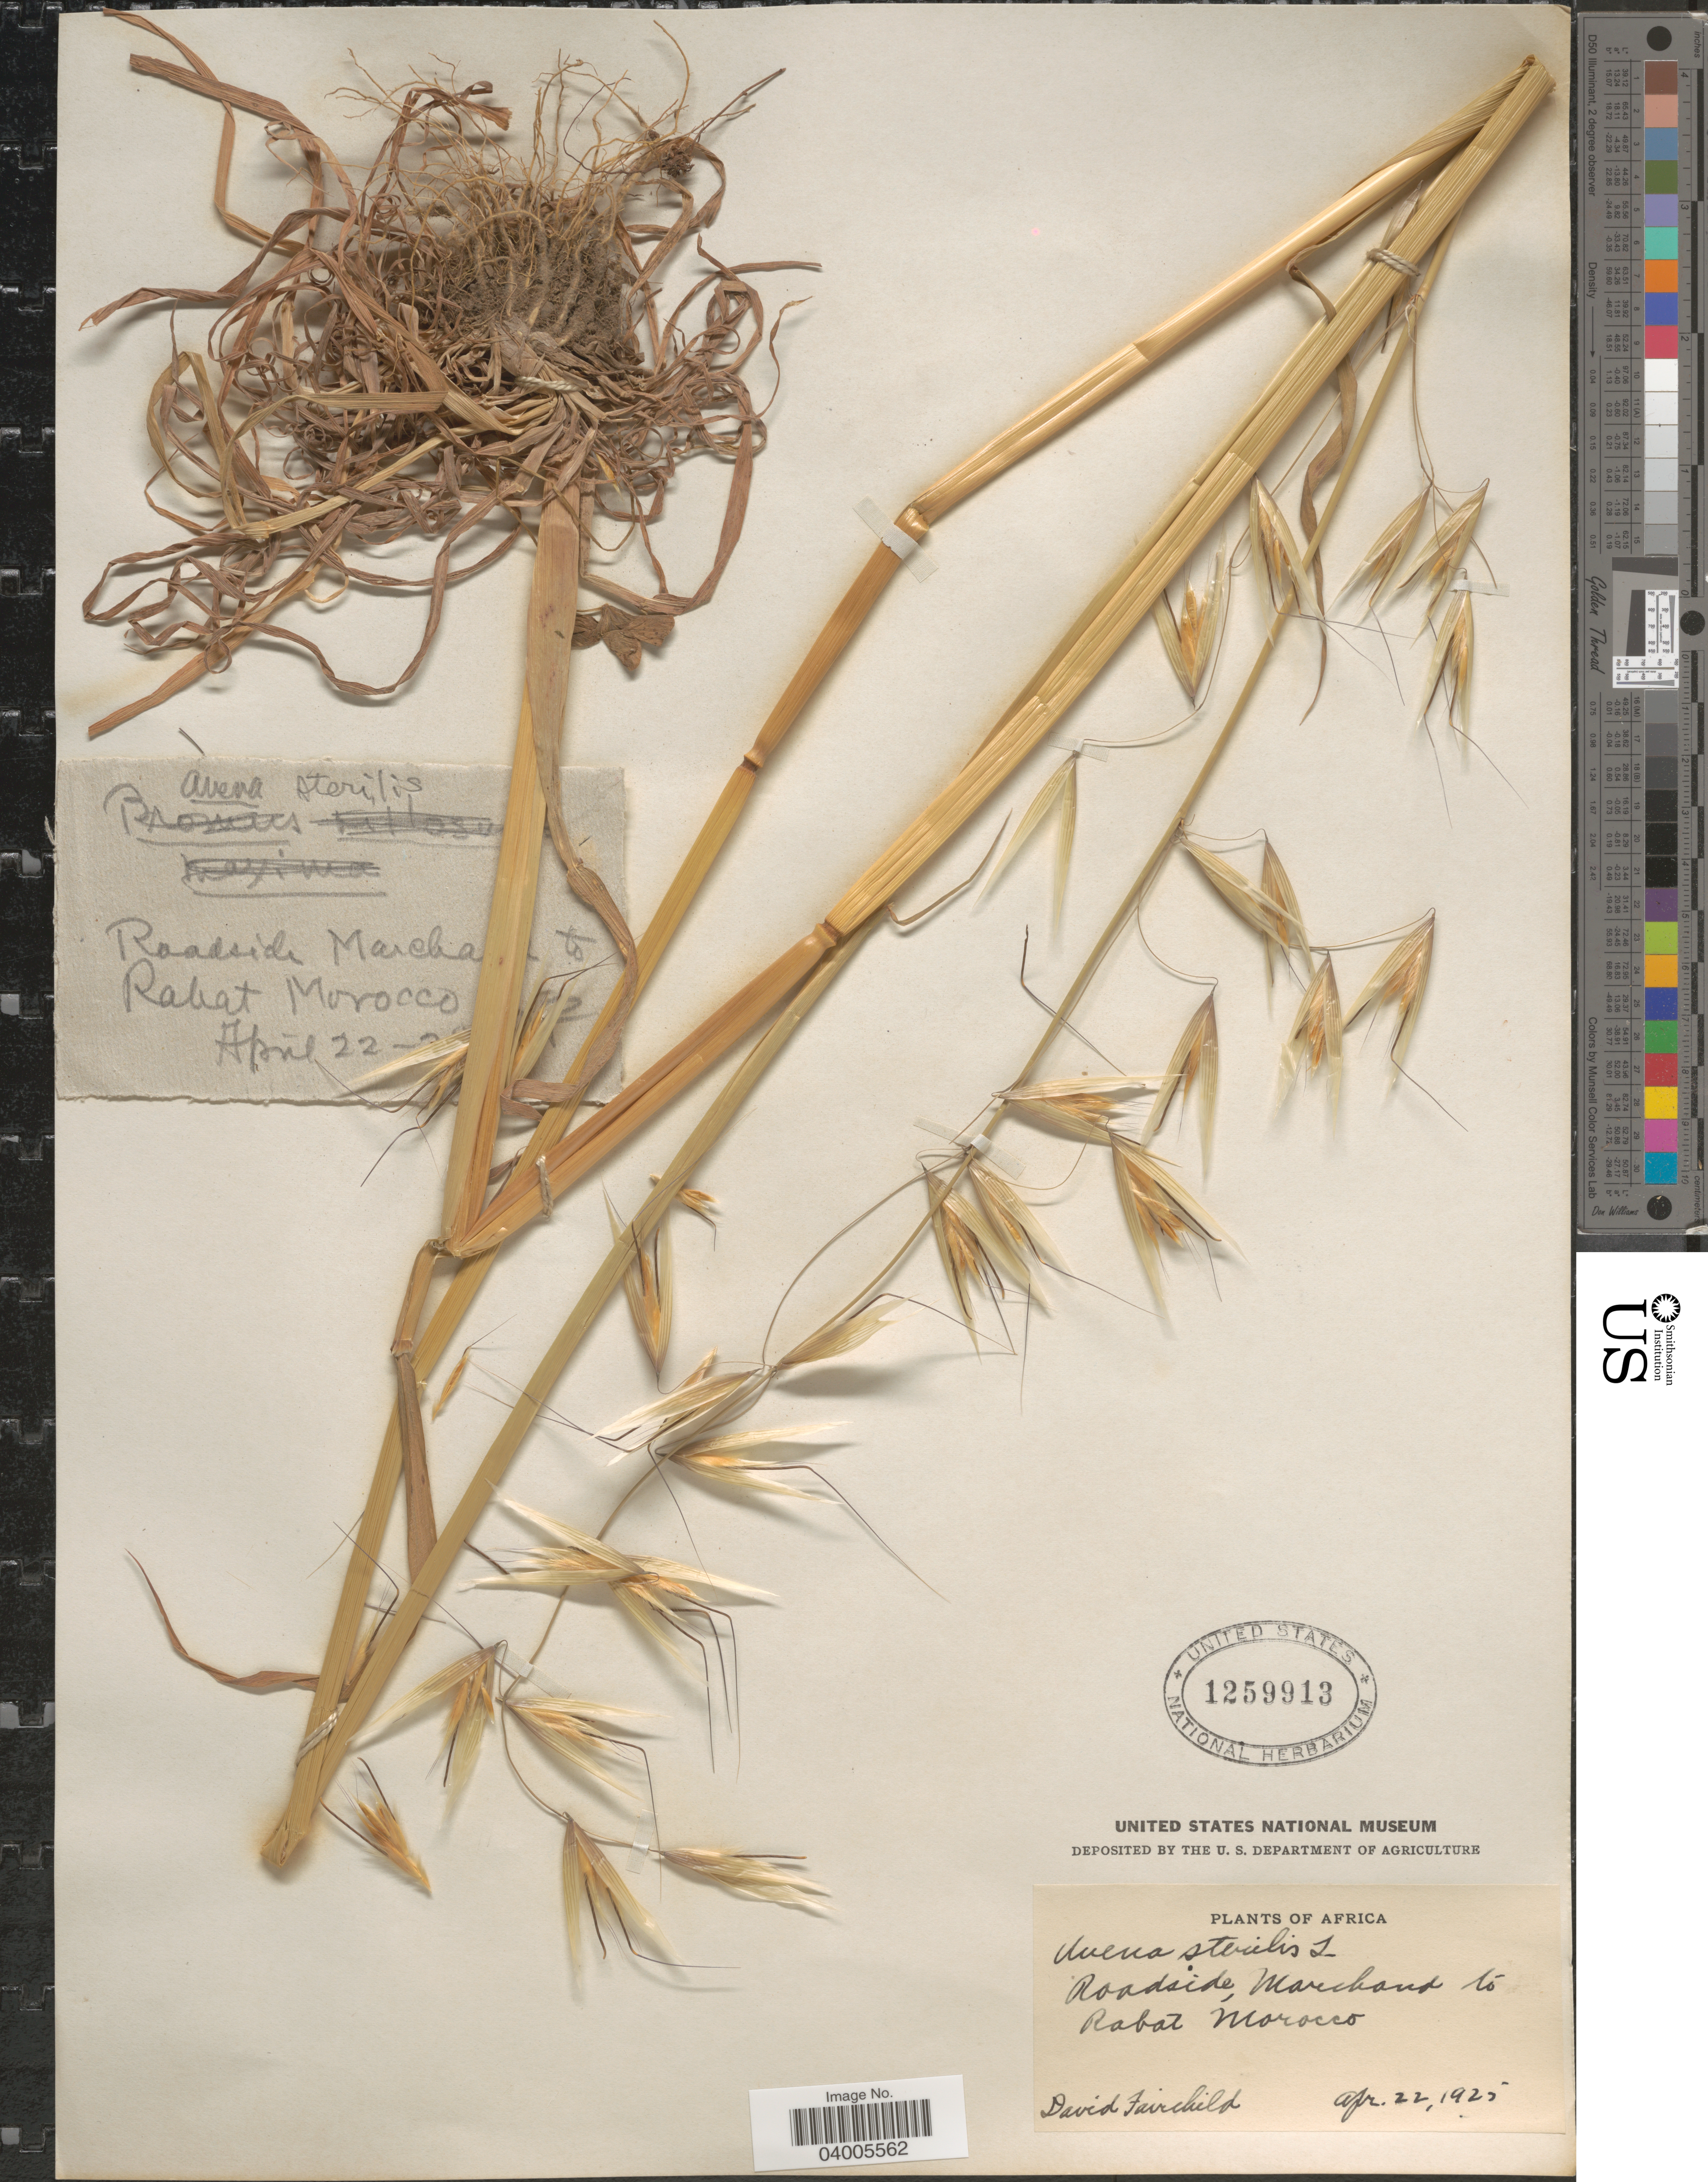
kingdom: Plantae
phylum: Tracheophyta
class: Liliopsida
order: Poales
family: Poaceae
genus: Avena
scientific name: Avena sterilis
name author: L.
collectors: D. Fairchild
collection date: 1925-04-22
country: Morocco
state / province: Rabat-Salé-Zemmour-Zaër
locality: Roadside, Marchand to Rabat.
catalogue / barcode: US 1259913